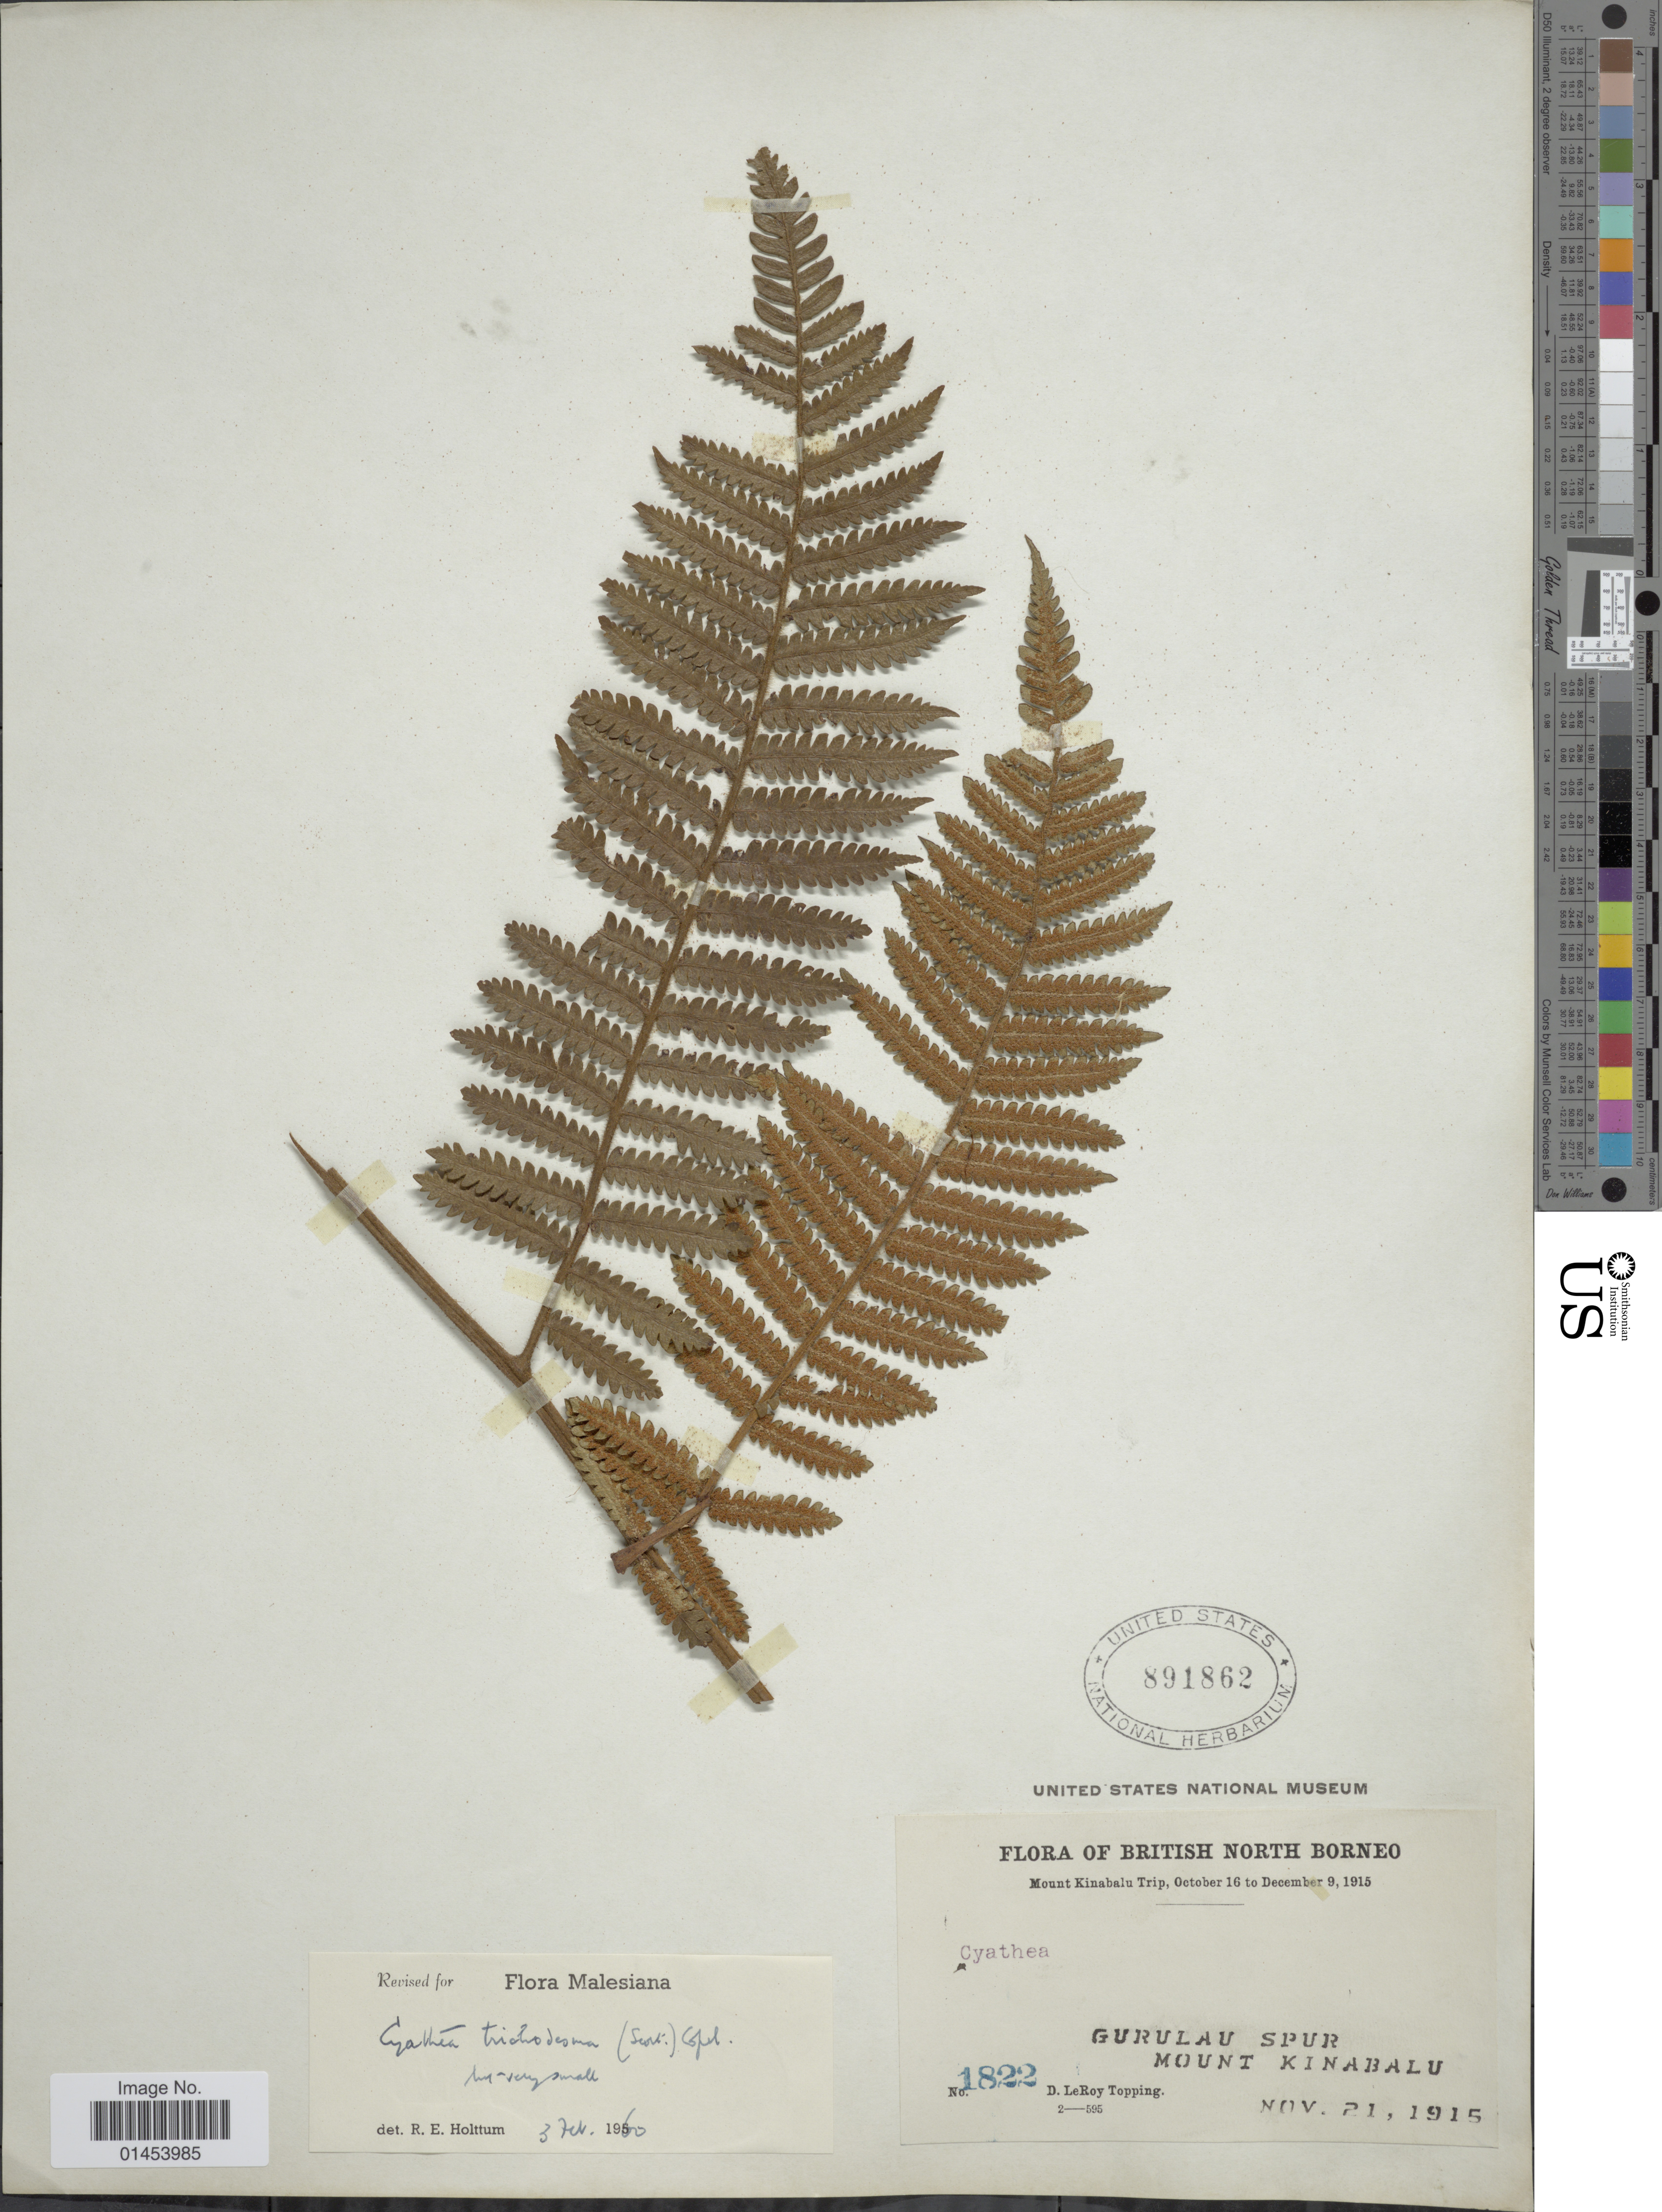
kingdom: Plantae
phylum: Tracheophyta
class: Polypodiopsida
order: Cyatheales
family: Cyatheaceae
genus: Cyathea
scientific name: Cyathea trichodesma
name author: (Scort. ex Bedd.) Copel.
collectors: D. L. Topping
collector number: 1822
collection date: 1915-11-21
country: Malaysia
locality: British North Borneo. Gurulau Spur, Mount Kinabalu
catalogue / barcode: US 891862